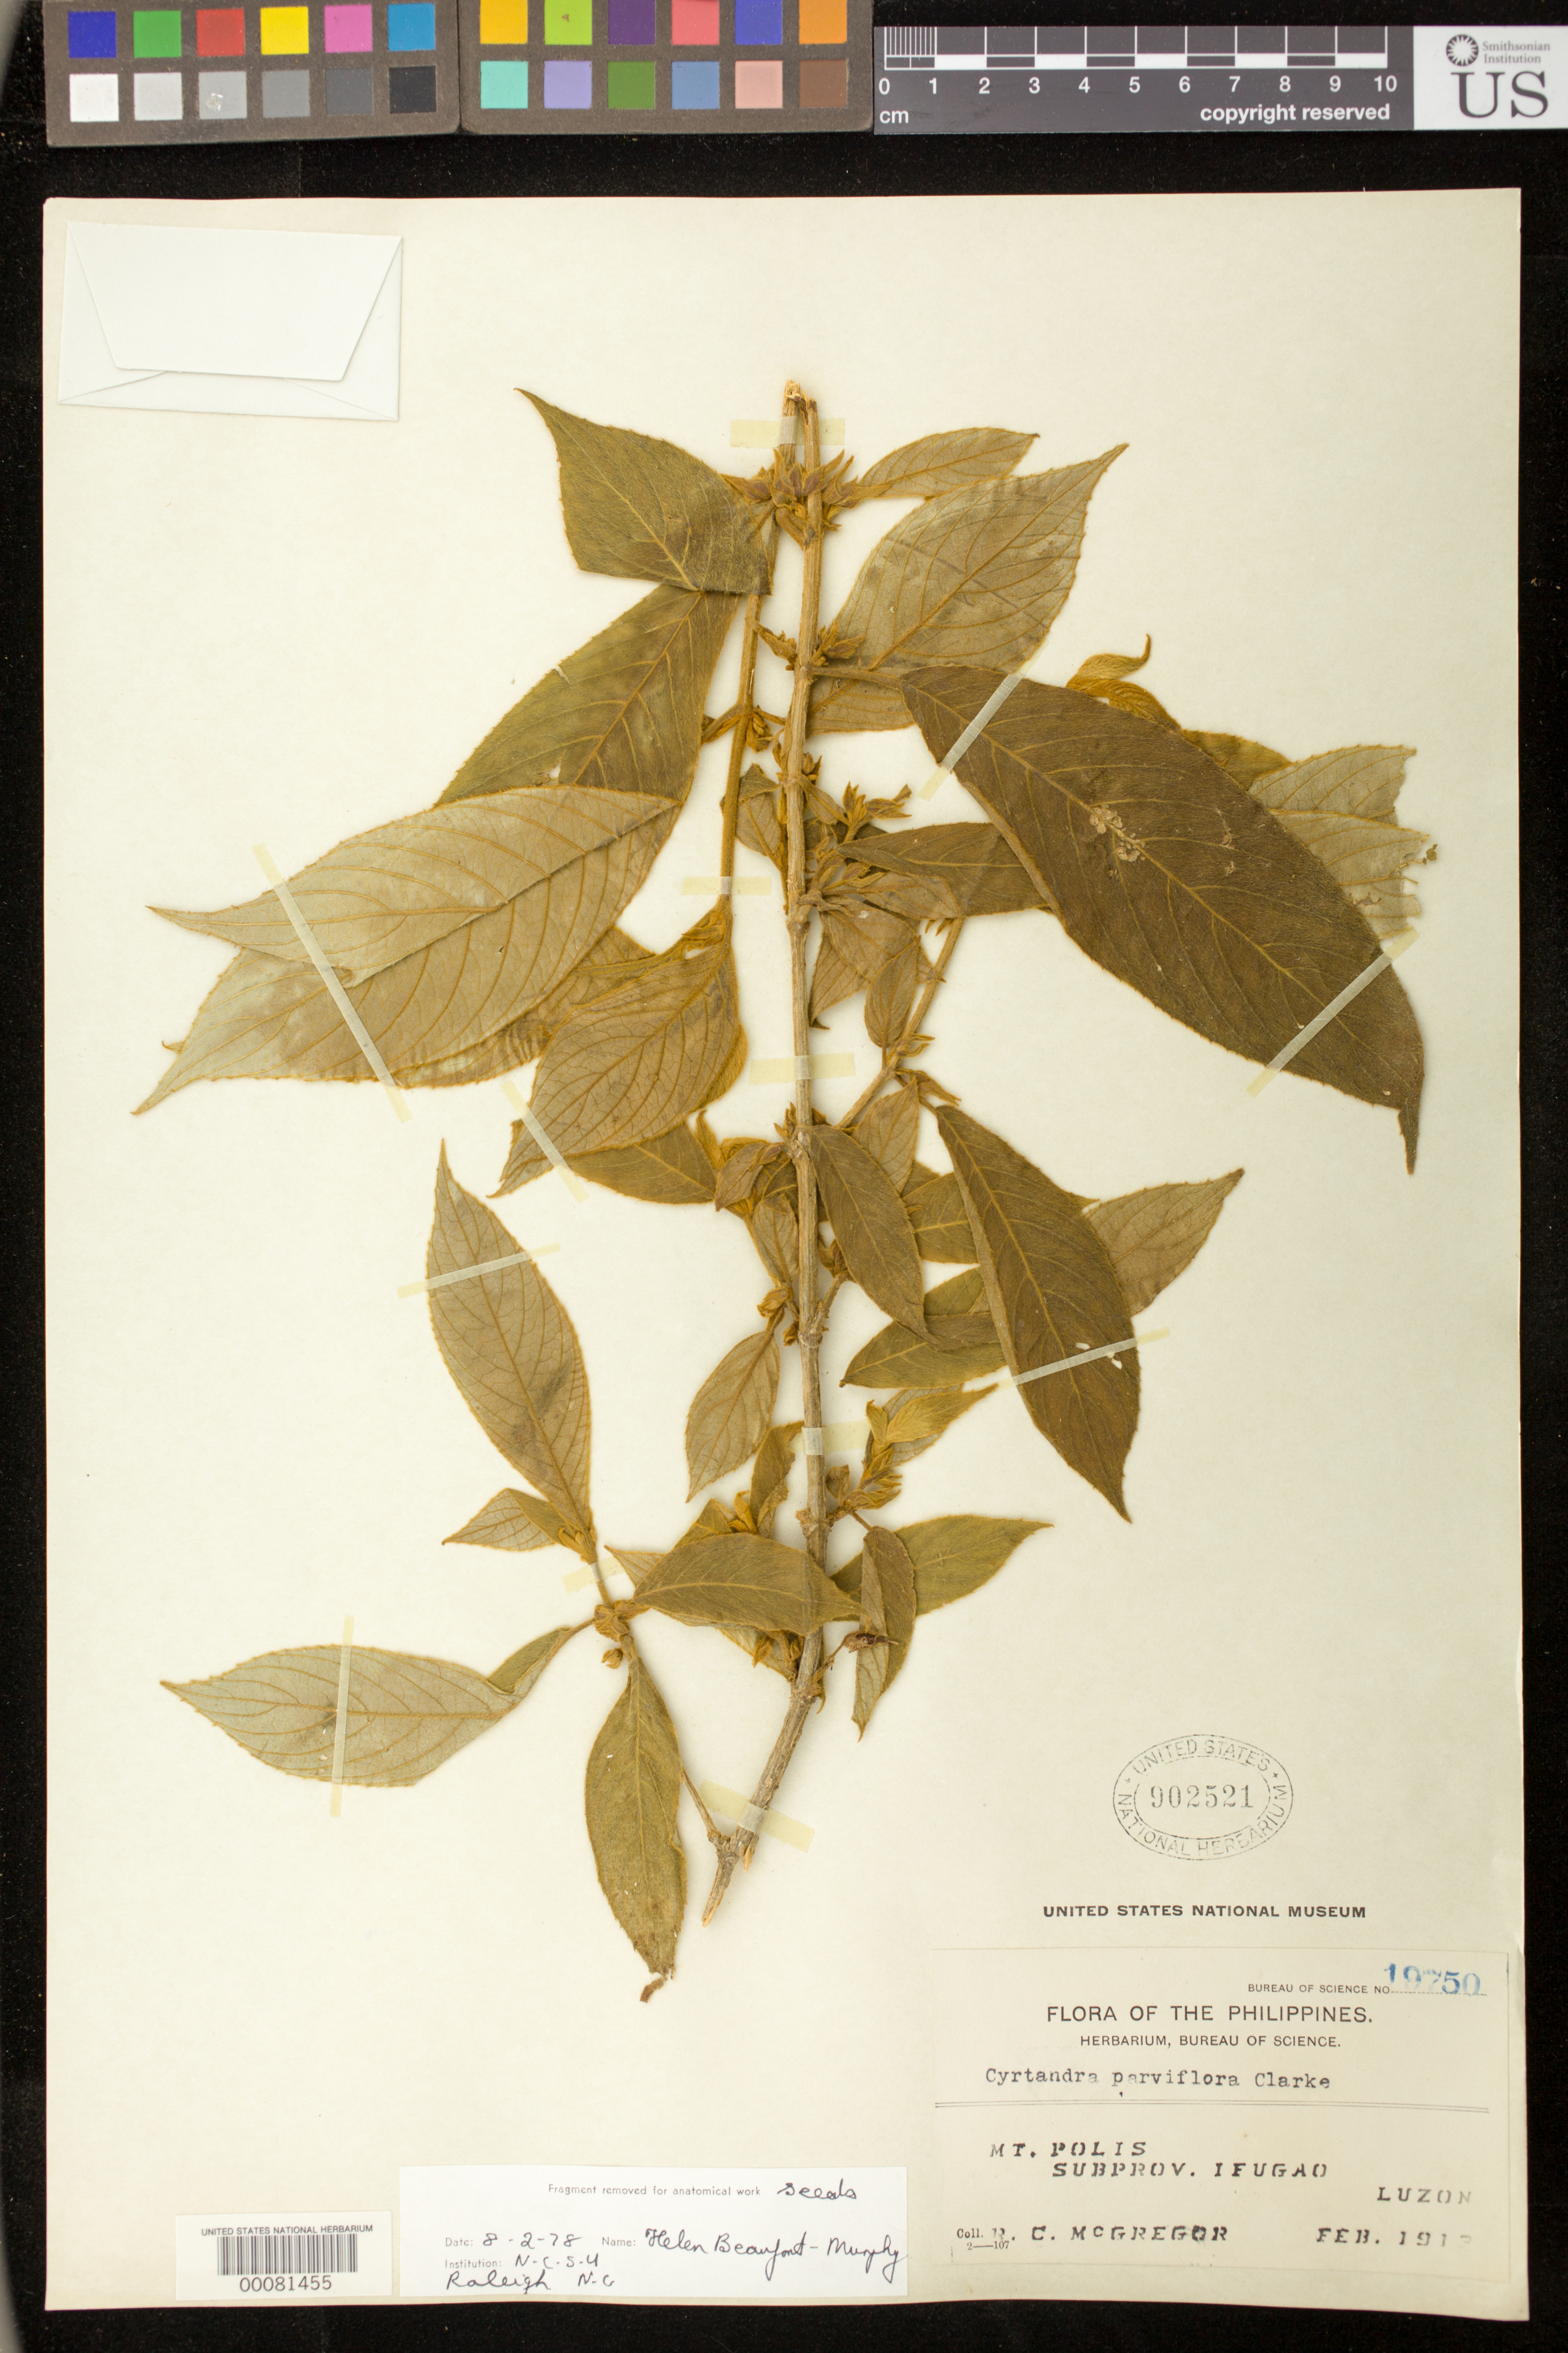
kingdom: Plantae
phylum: Tracheophyta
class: Magnoliopsida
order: Lamiales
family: Gesneriaceae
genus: Cyrtandra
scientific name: Cyrtandra parvifolia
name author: Merr.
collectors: C. McGregor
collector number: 19750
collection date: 1913-02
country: Philippines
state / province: Cordillera (Administrative Region)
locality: Mt. Polis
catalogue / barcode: US 902521